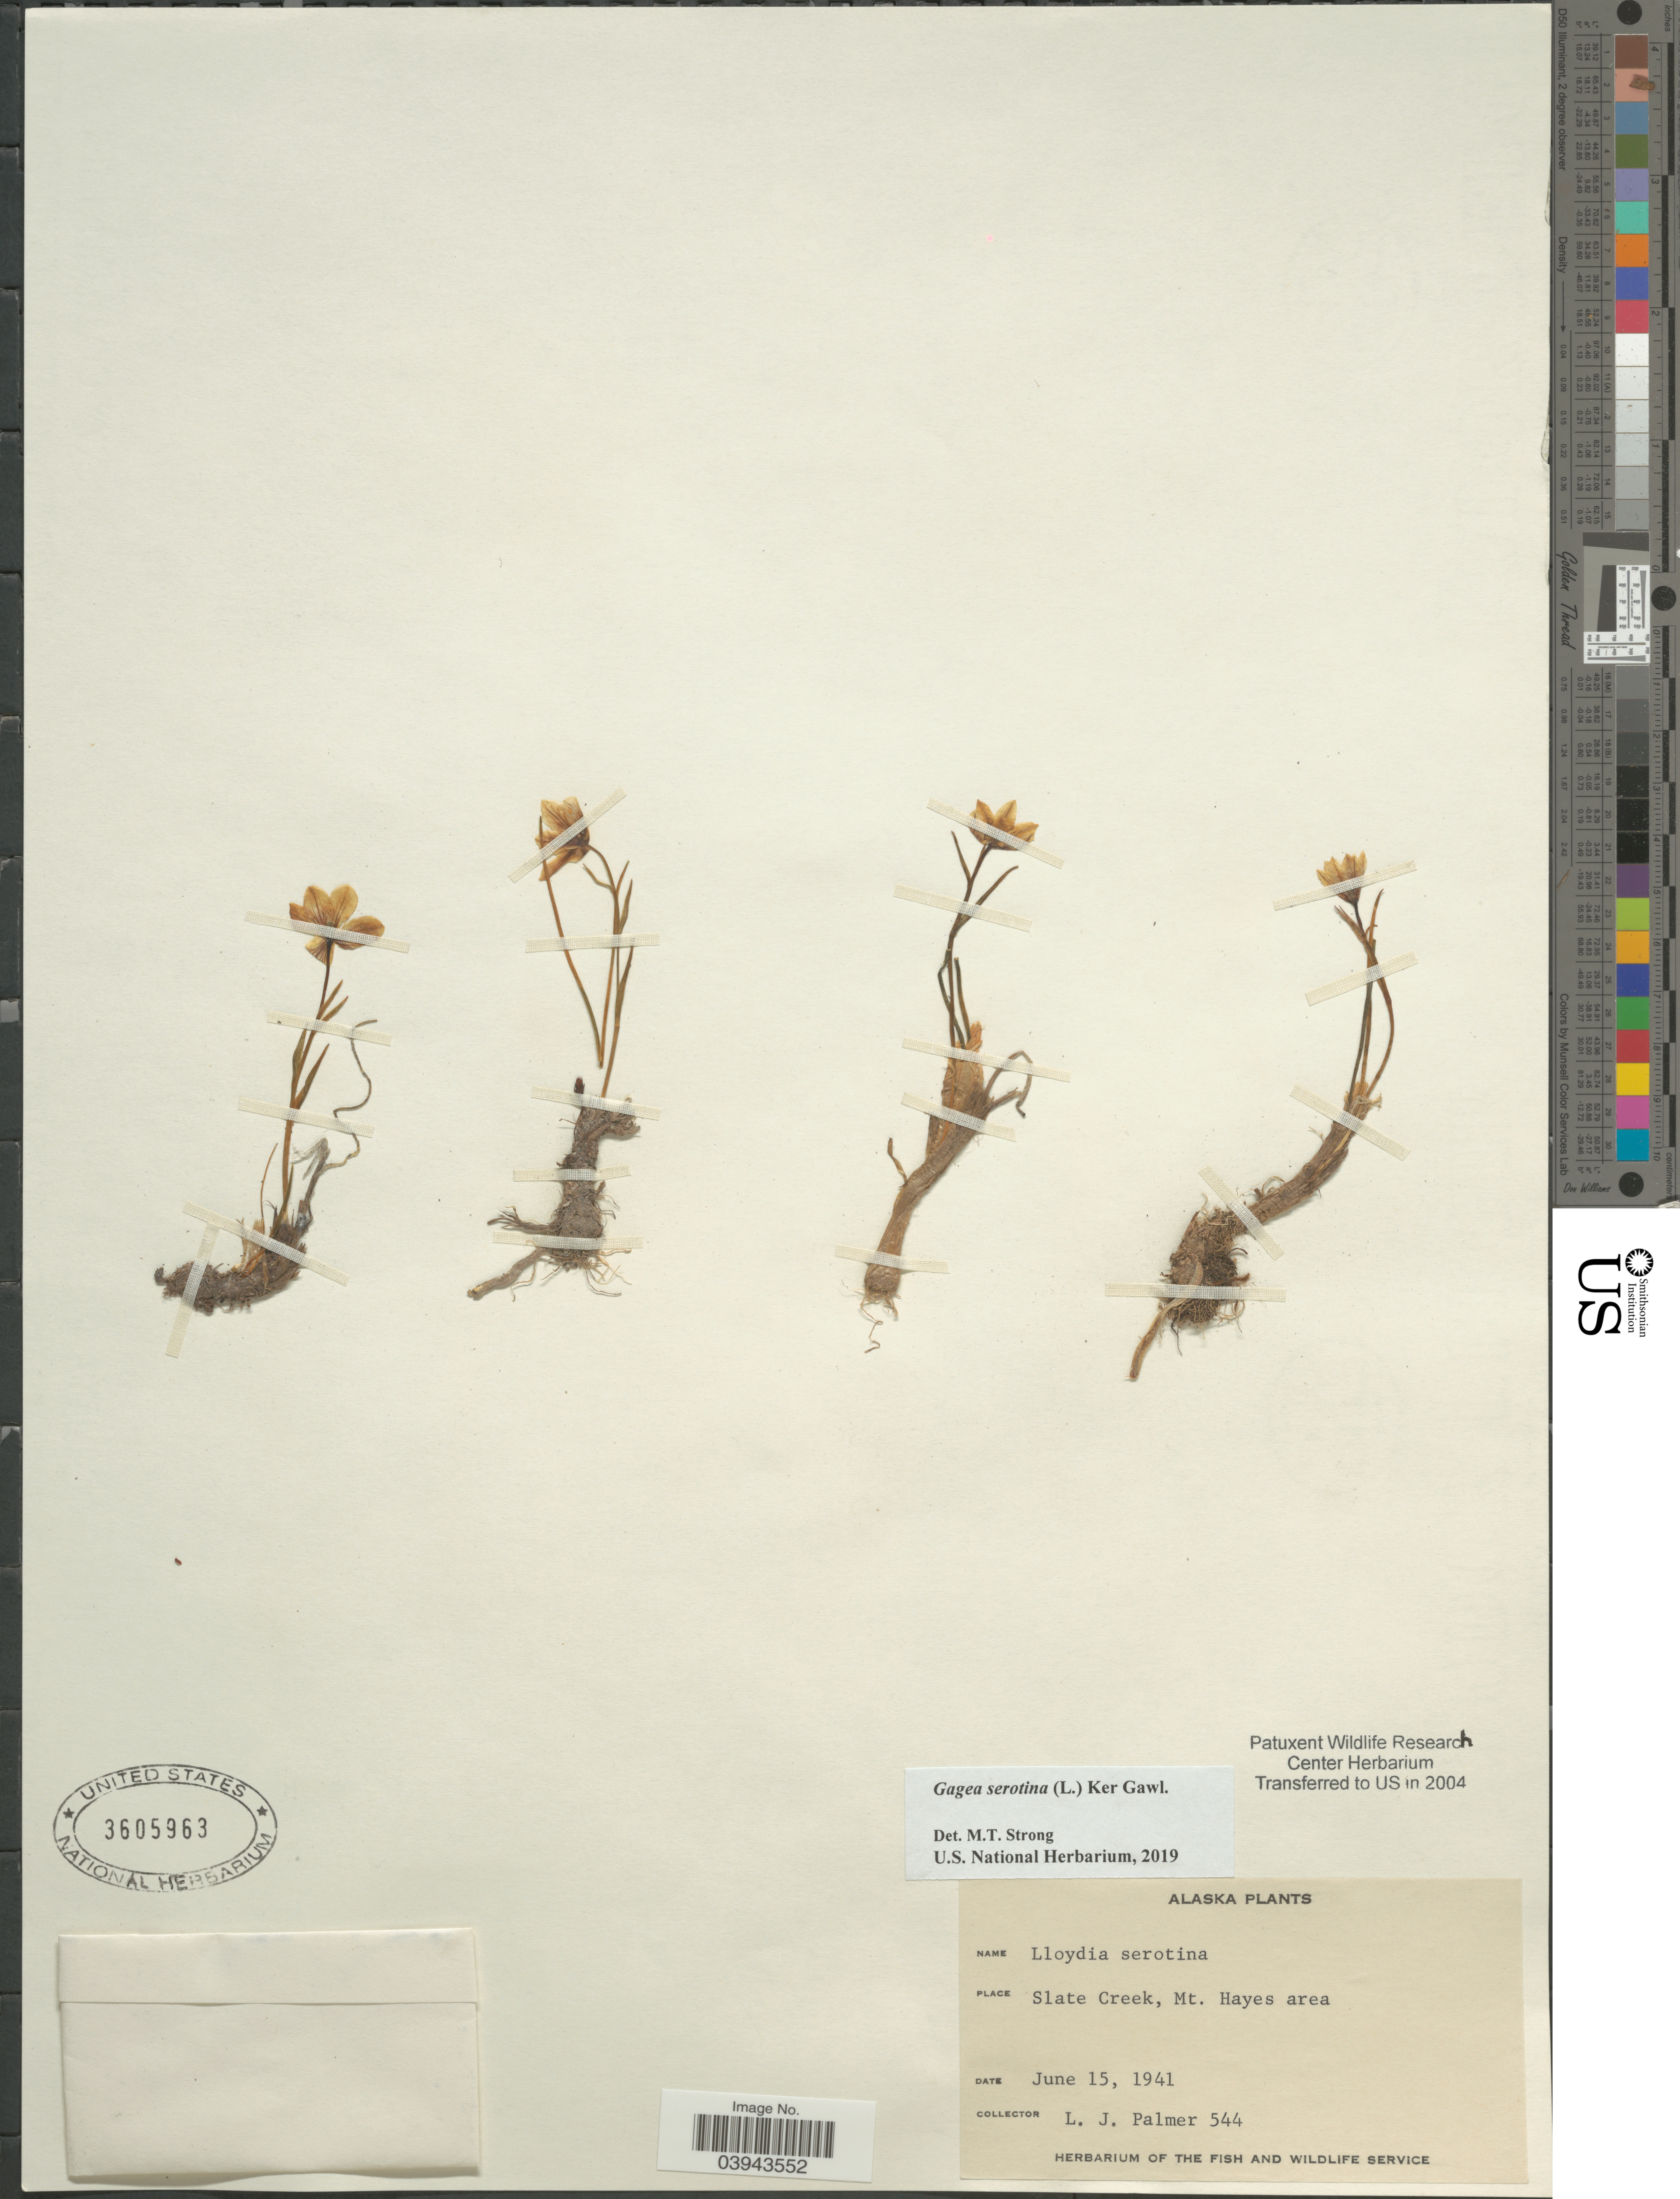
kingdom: Plantae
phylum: Tracheophyta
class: Liliopsida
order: Liliales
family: Liliaceae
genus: Lloydia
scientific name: Lloydia serotina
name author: (L.) Salisb. ex Rchb.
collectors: L. J. Palmer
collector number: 544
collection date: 1941-06-15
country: United States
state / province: Alaska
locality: Slate Creek, Mt. Hayes area.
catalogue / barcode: US 3605963